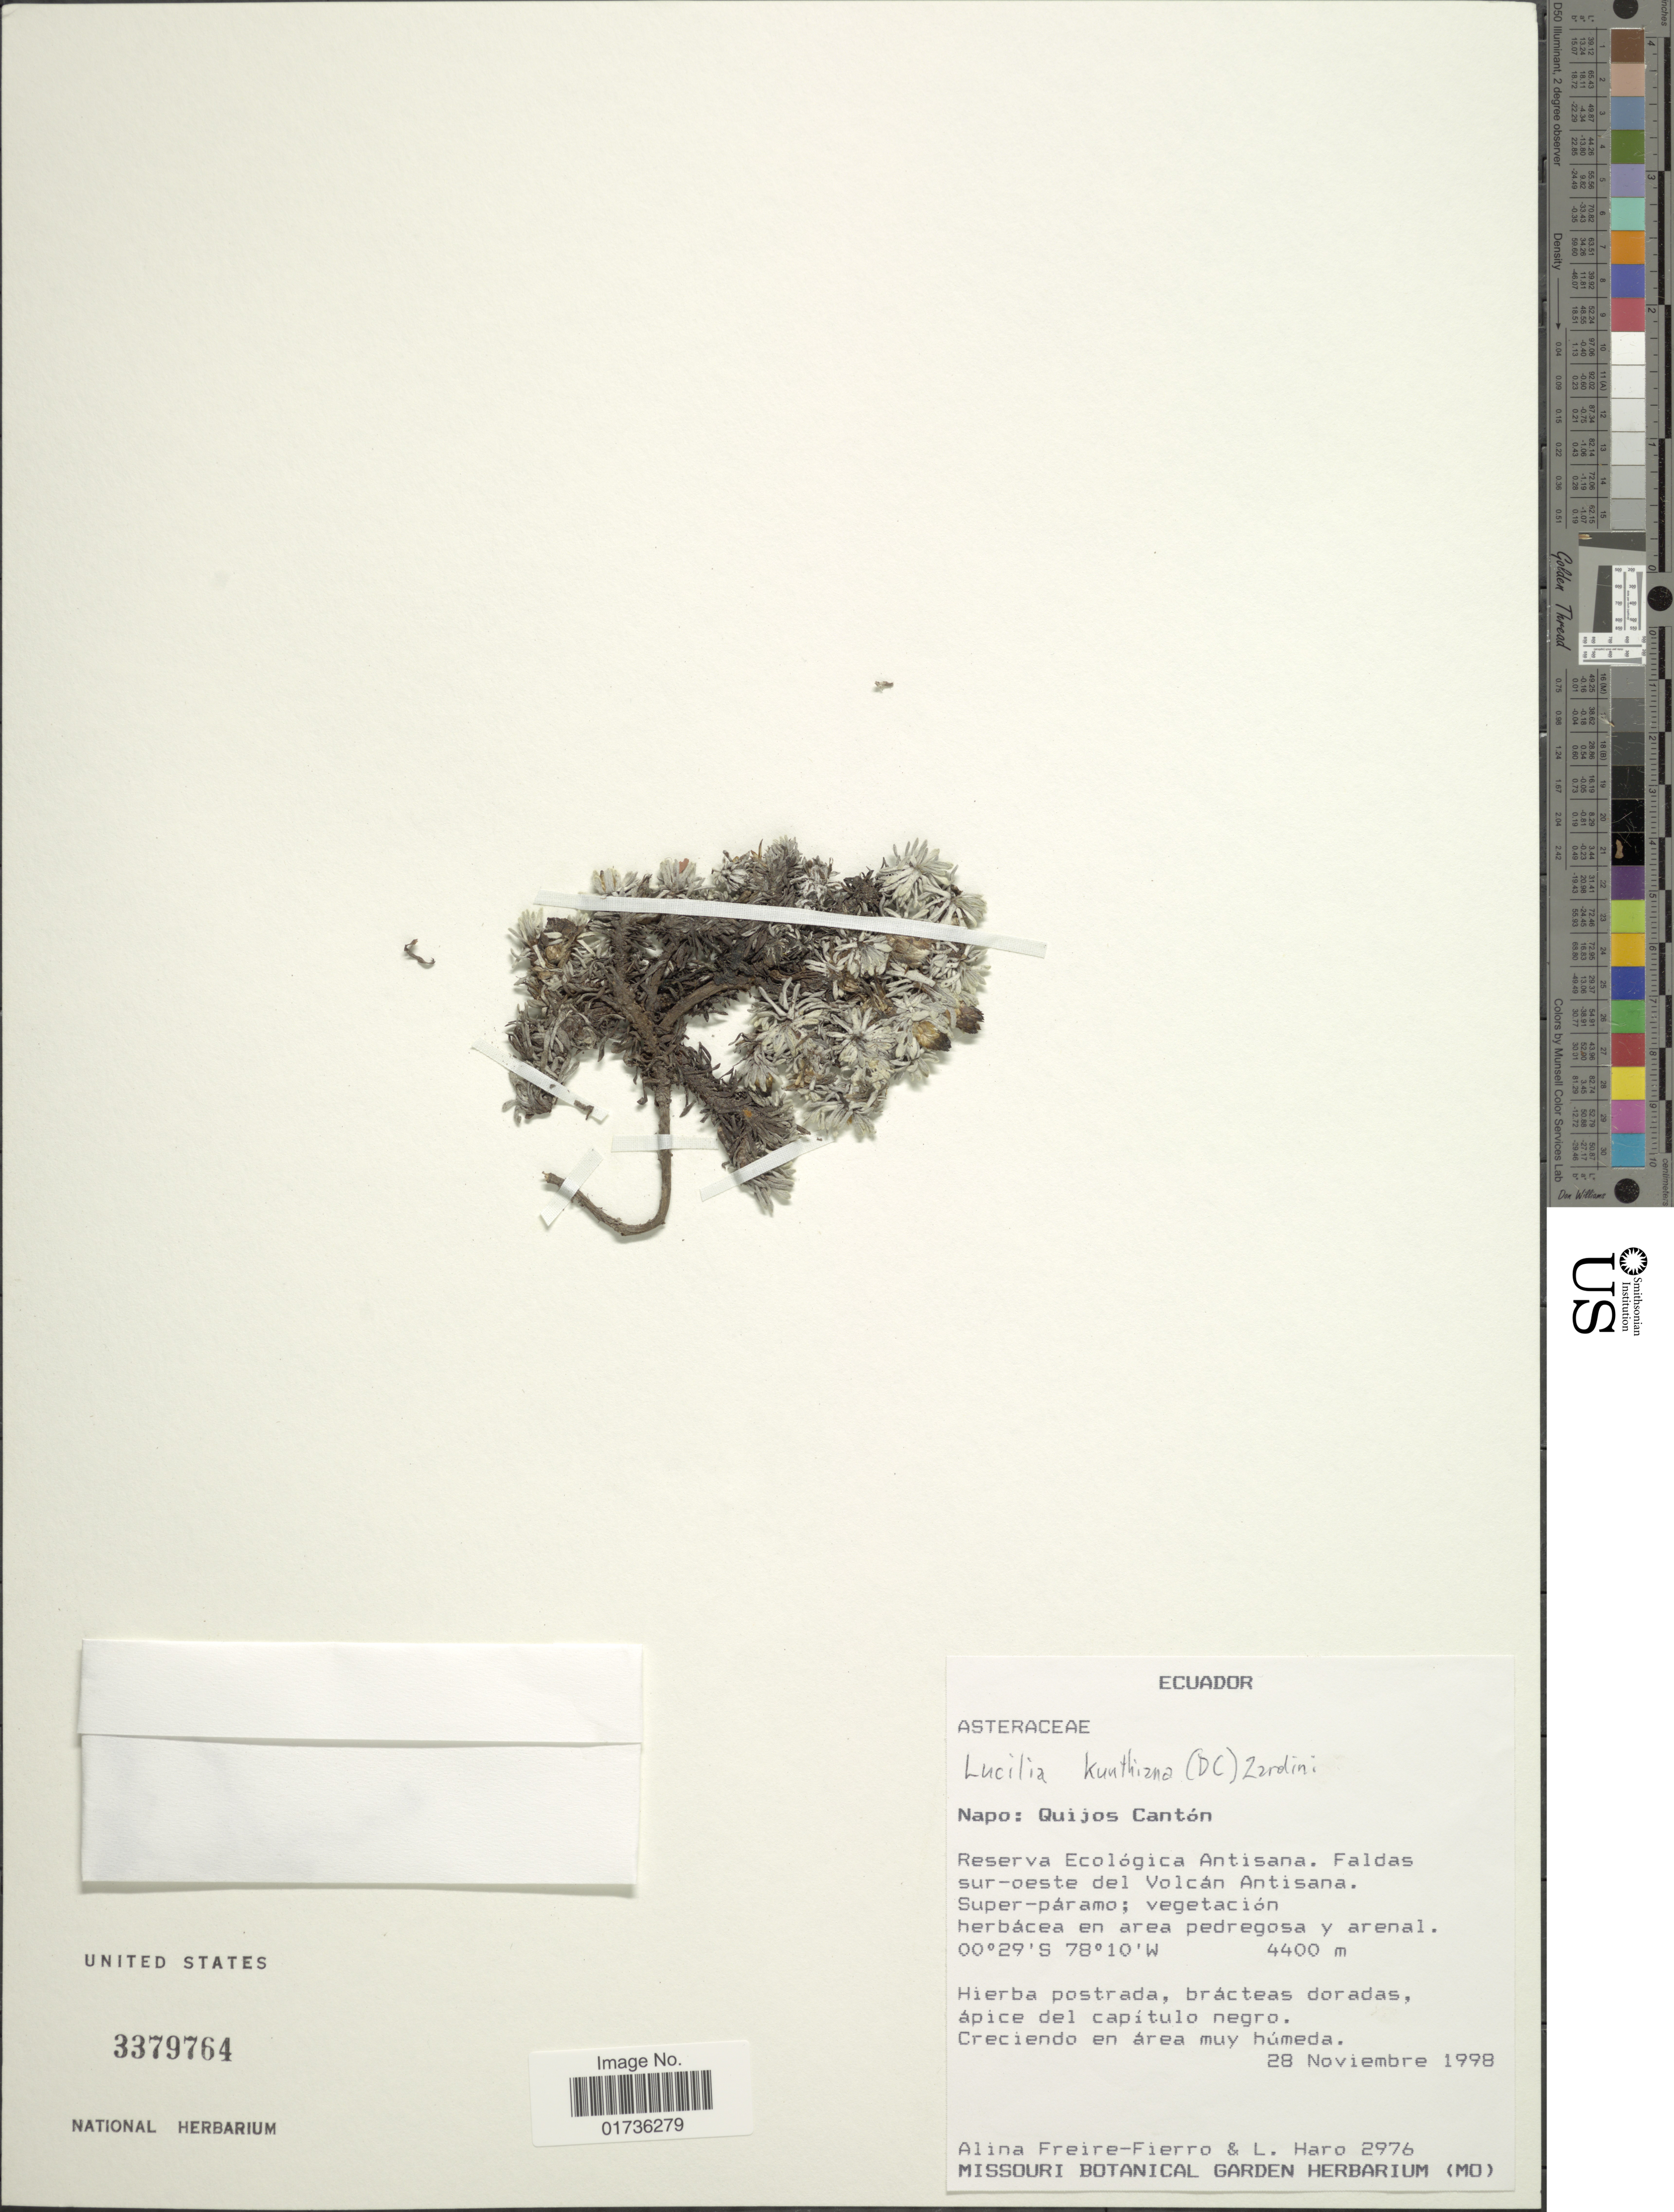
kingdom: Plantae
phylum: Tracheophyta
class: Magnoliopsida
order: Asterales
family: Asteraceae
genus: Lucilia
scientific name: Lucilia kunthiana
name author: (DC.) Zardini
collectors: A. Freire-Fierro & L. Haro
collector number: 2976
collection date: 1998-11-28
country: Ecuador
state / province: Napo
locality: Quijos Cantón, Reserva Ecológica Antisana. Faldas sur-oeste del Volcán Antisana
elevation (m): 4400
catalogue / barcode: US 3379764